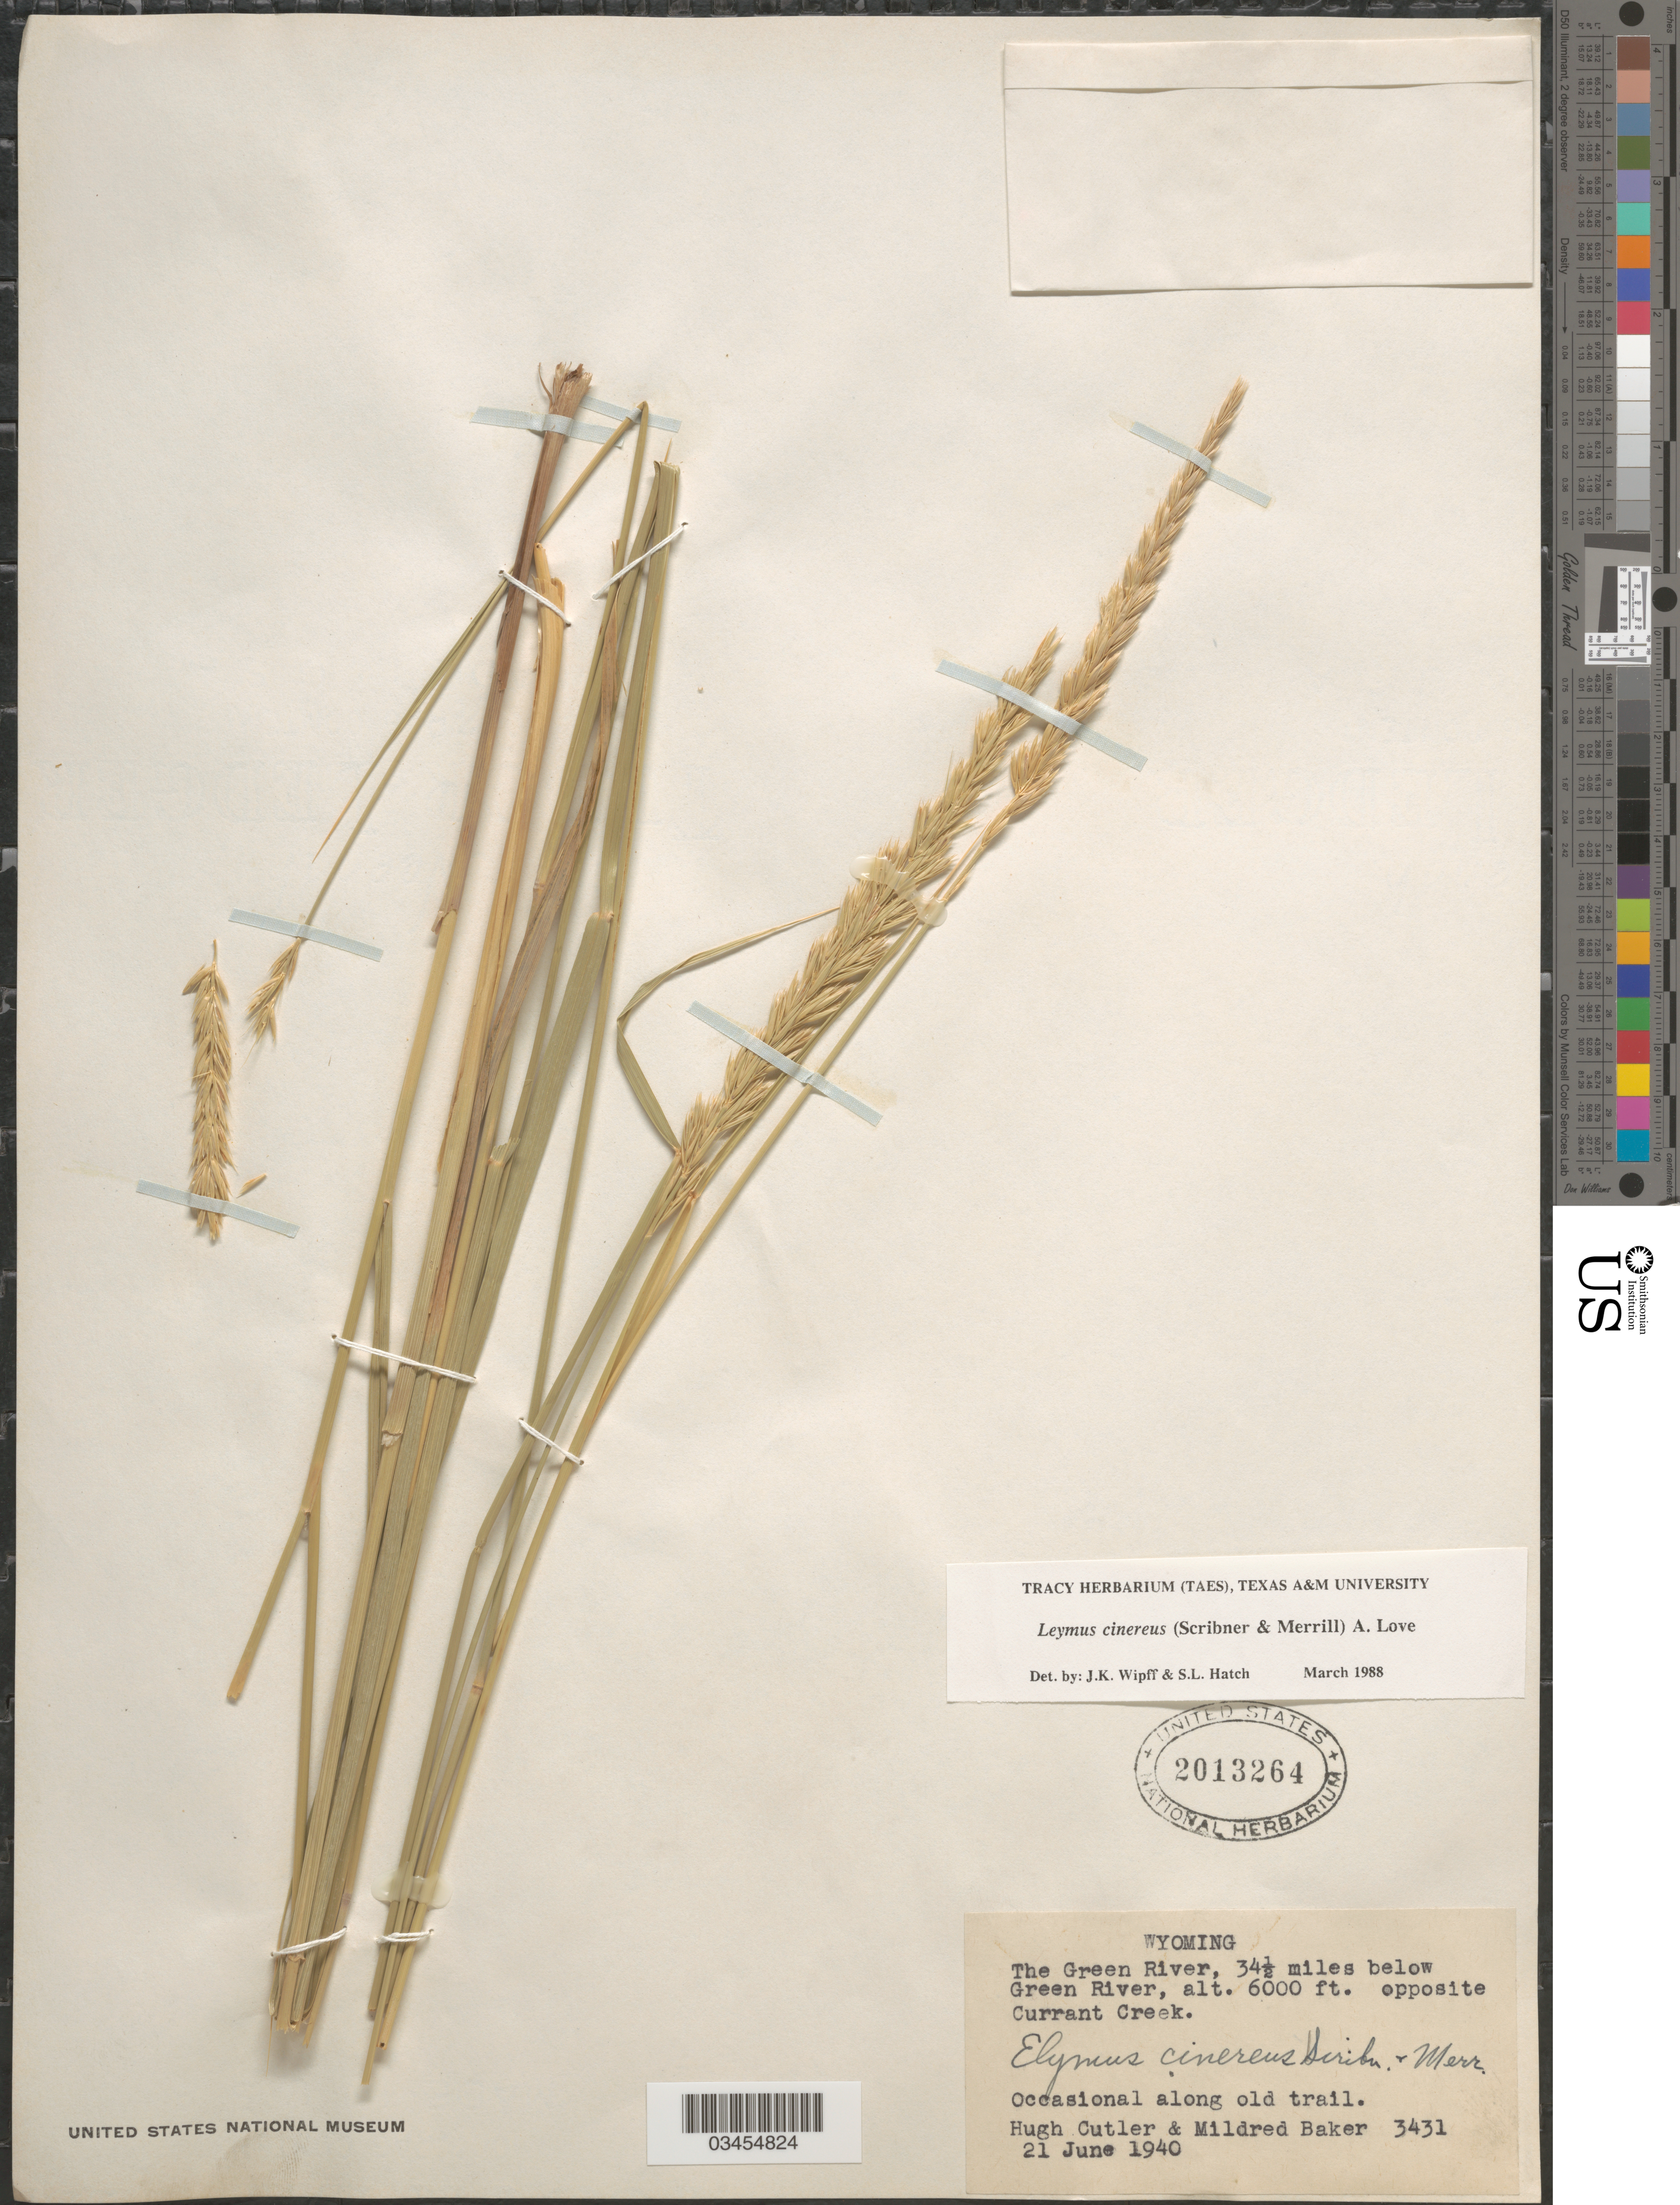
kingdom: Plantae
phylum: Tracheophyta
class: Liliopsida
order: Poales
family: Poaceae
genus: Leymus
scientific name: Leymus cinereus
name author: (Scribn. & Merr.) Á. Löve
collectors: H. C. Cutler & M. Baker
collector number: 3431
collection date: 1940-06-21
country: United States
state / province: Wyoming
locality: The Green River, 34½ miles below Green River, opposite Currant Creek. Occasional along old trail.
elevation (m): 1829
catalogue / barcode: US 2013264